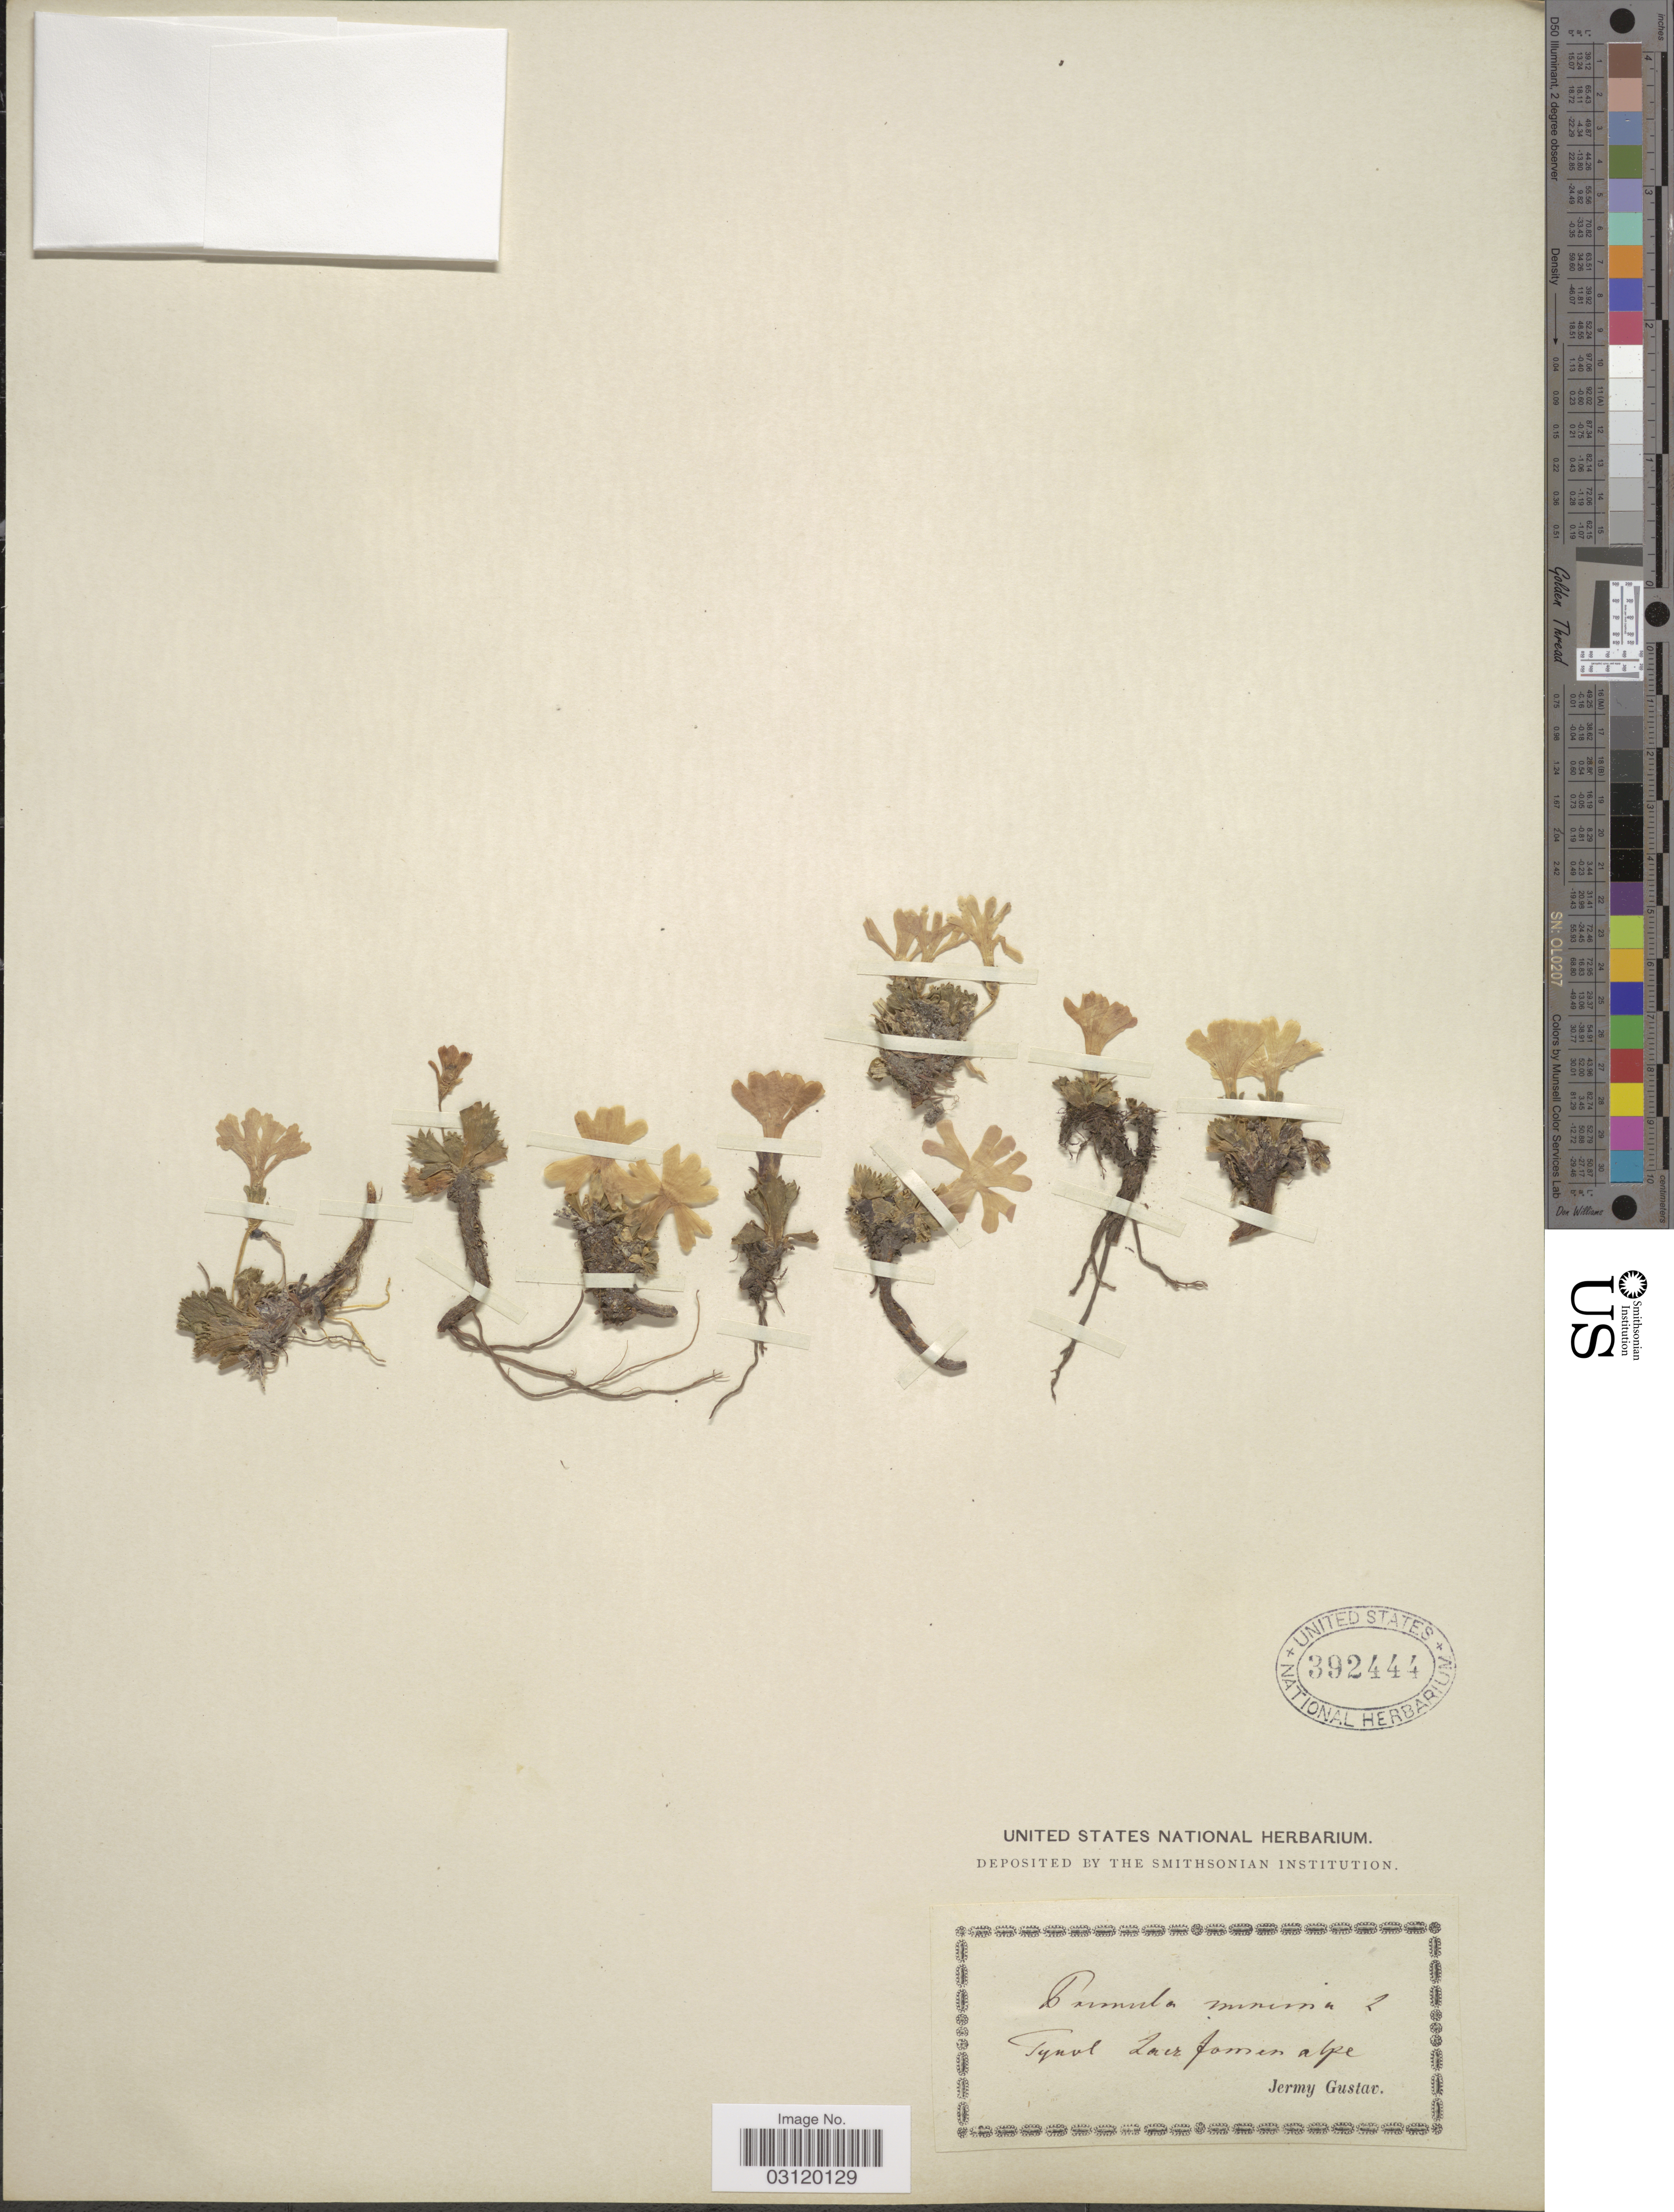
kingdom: Plantae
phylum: Tracheophyta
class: Magnoliopsida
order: Ericales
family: Primulaceae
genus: Primula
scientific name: Primula minima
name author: L.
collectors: J. Gustav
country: Austria / Italy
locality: Tyrol zaer fomen alpe. [interpreted]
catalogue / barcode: US 392444